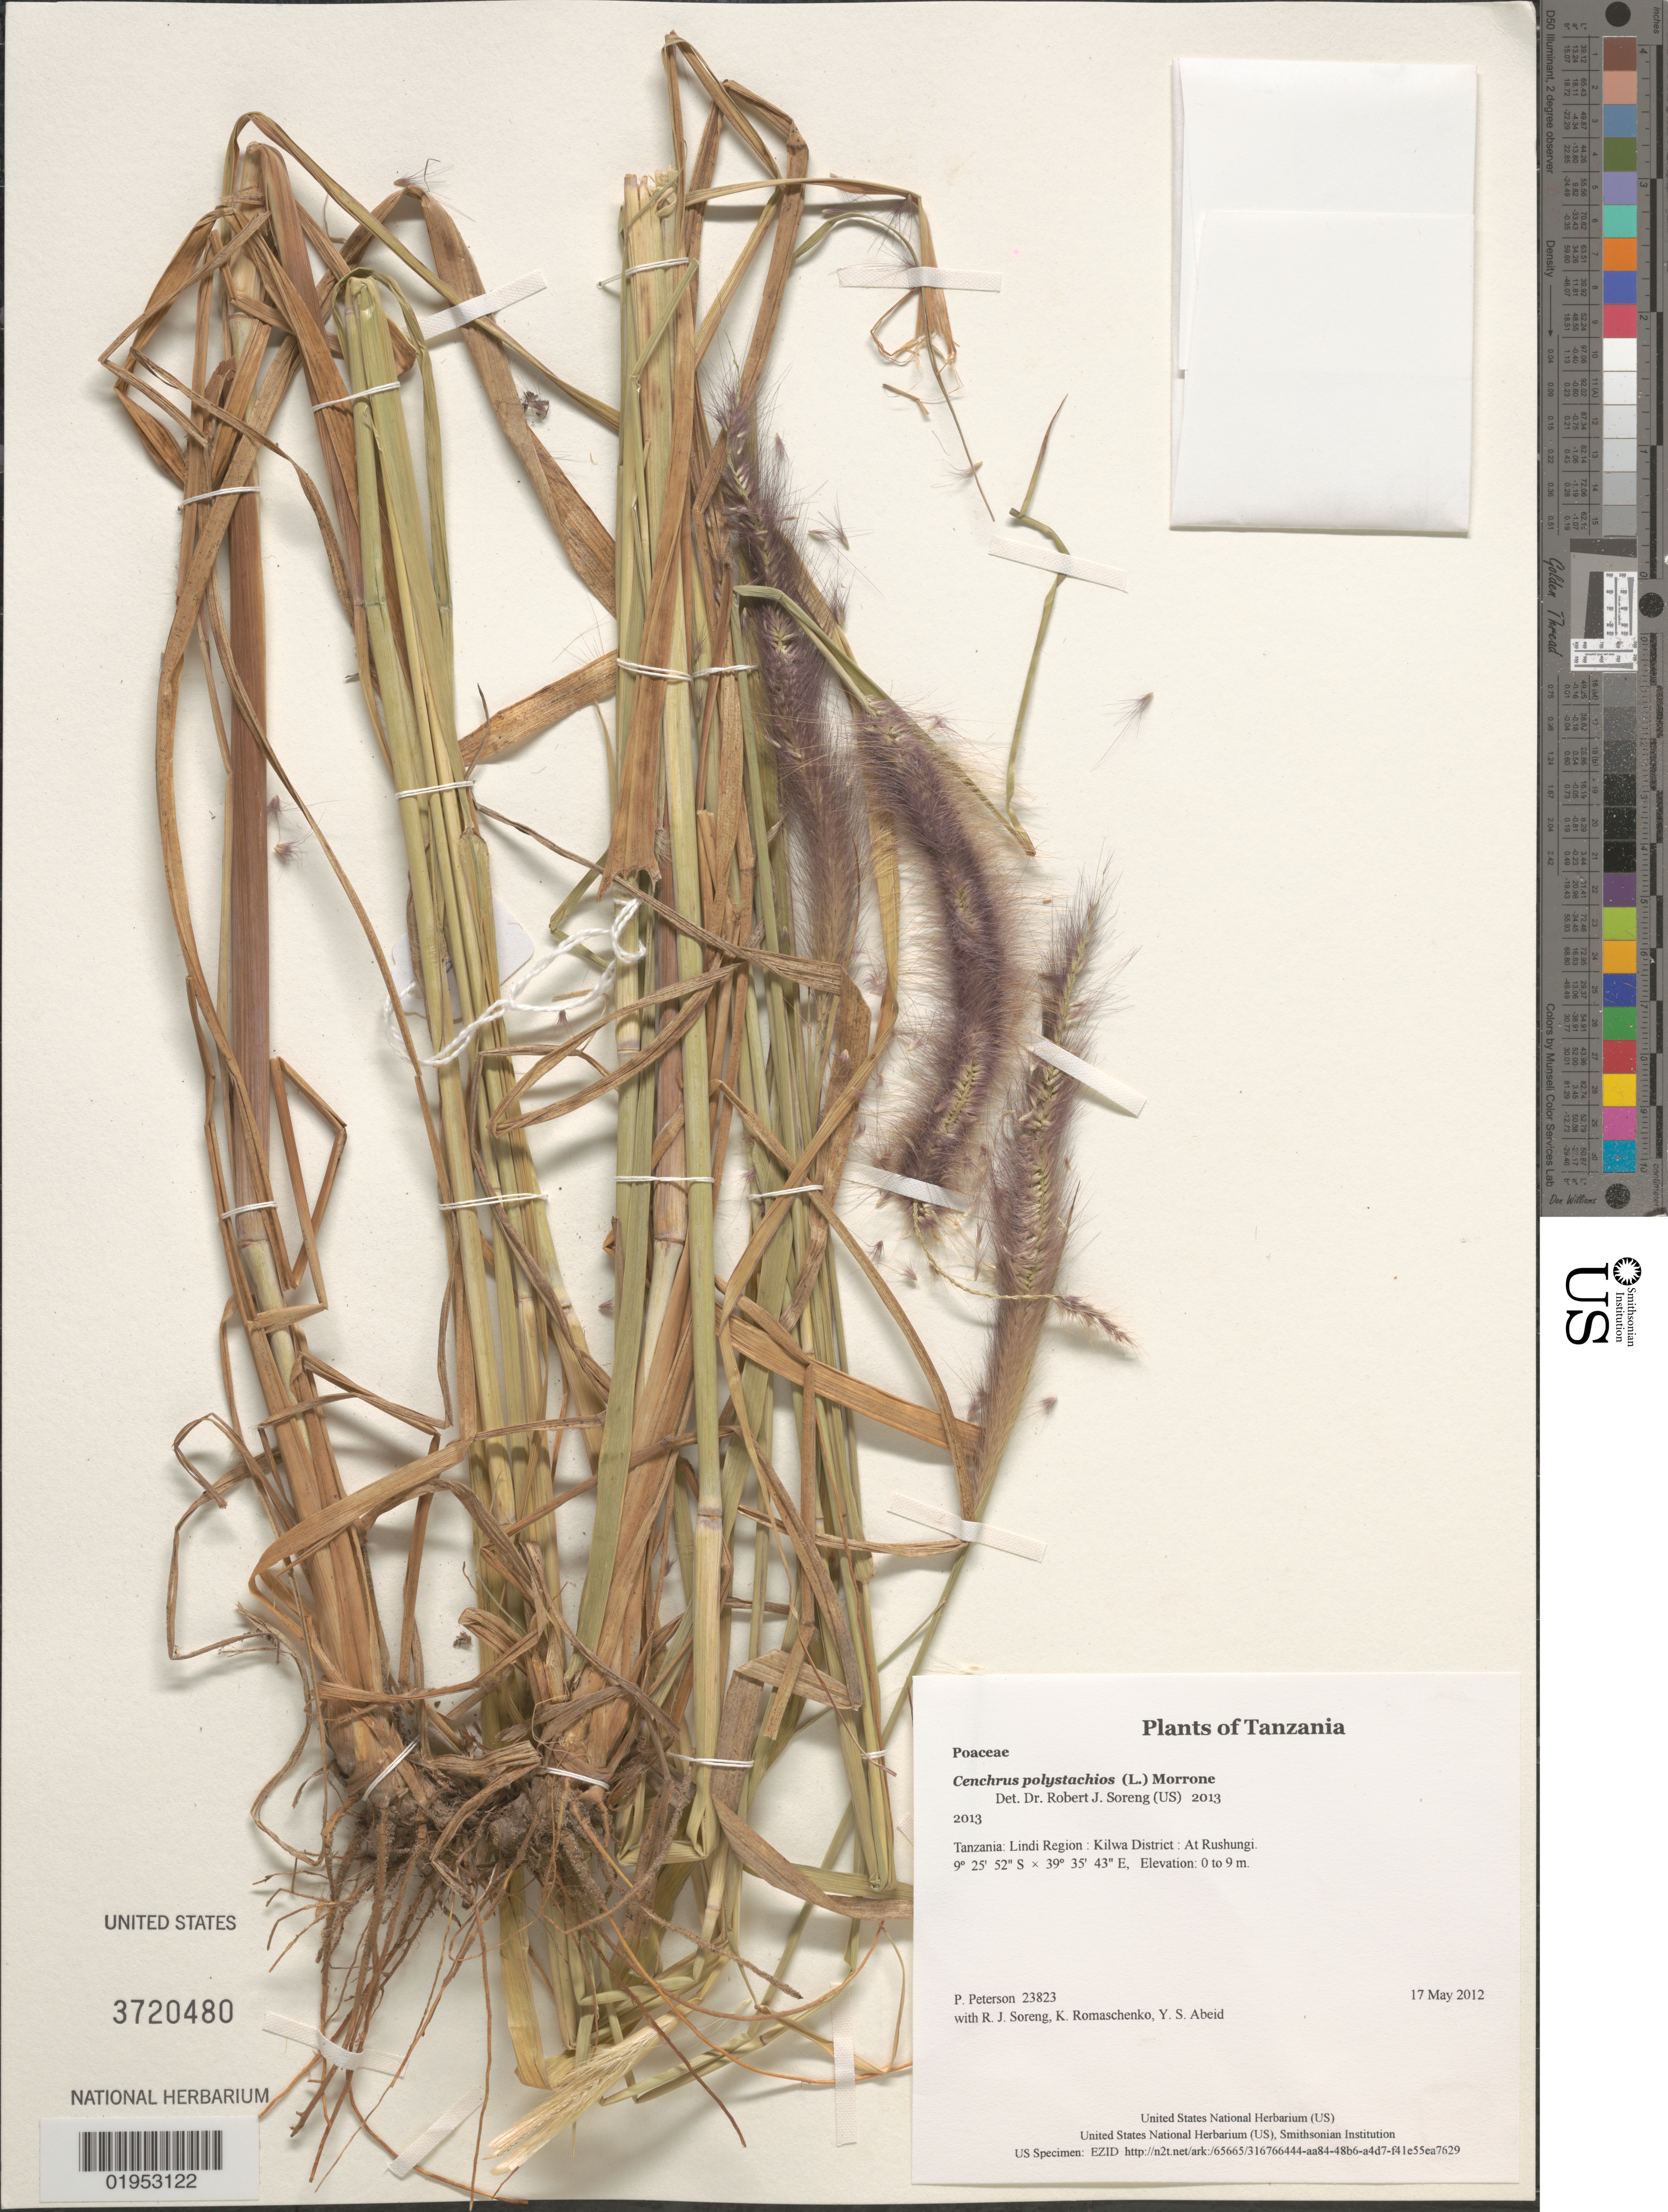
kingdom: Plantae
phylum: Tracheophyta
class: Liliopsida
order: Poales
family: Poaceae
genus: Cenchrus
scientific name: Cenchrus polystachios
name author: (L.) Morrone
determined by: Soreng, Robert J., Research Associate (BOT), Smithsonian Institution - National Museum of Natural History (UNITED STATES)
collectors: P. M. Peterson, R. J. Soreng, K. Romaschenko & Y. Abeid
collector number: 23823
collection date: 2012-05-17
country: Tanzania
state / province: Lindi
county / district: Kilwa District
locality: At Rushungi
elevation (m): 0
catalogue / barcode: US 3720480